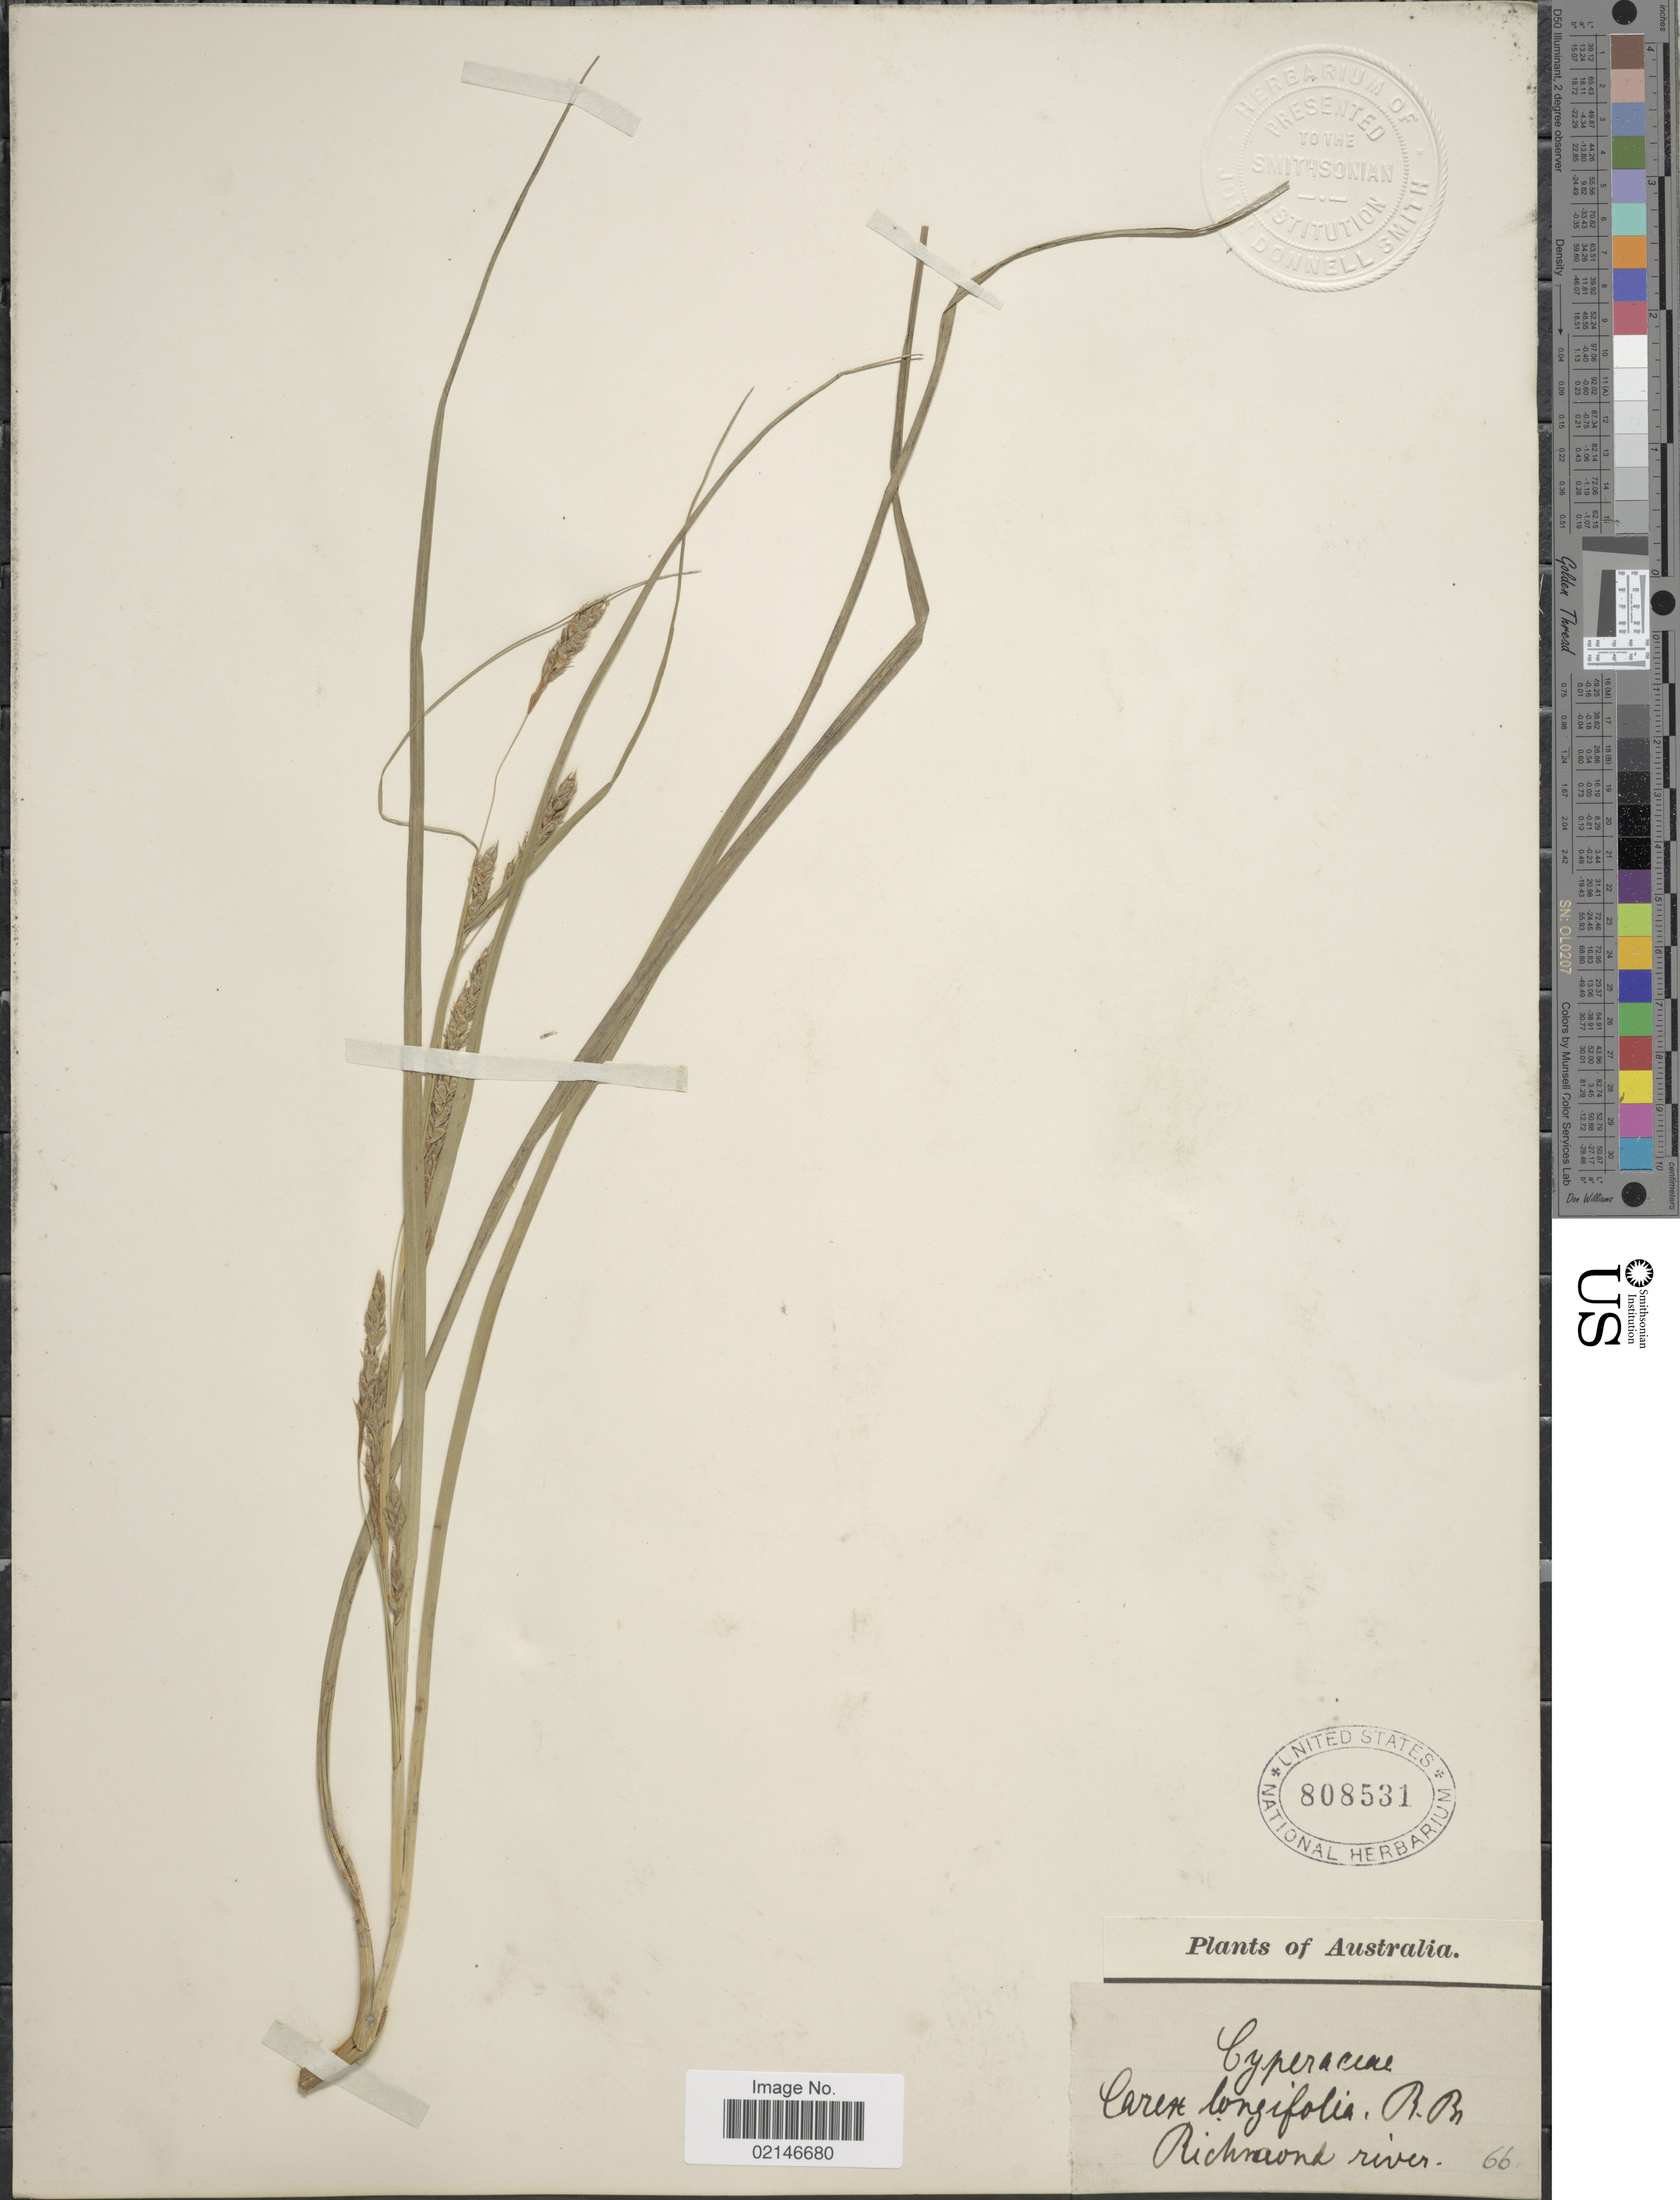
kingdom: Plantae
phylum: Tracheophyta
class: Liliopsida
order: Poales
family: Cyperaceae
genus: Carex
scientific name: Carex longebrachiata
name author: Boeckeler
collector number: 66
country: Australia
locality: Richmond River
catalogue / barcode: US 808531